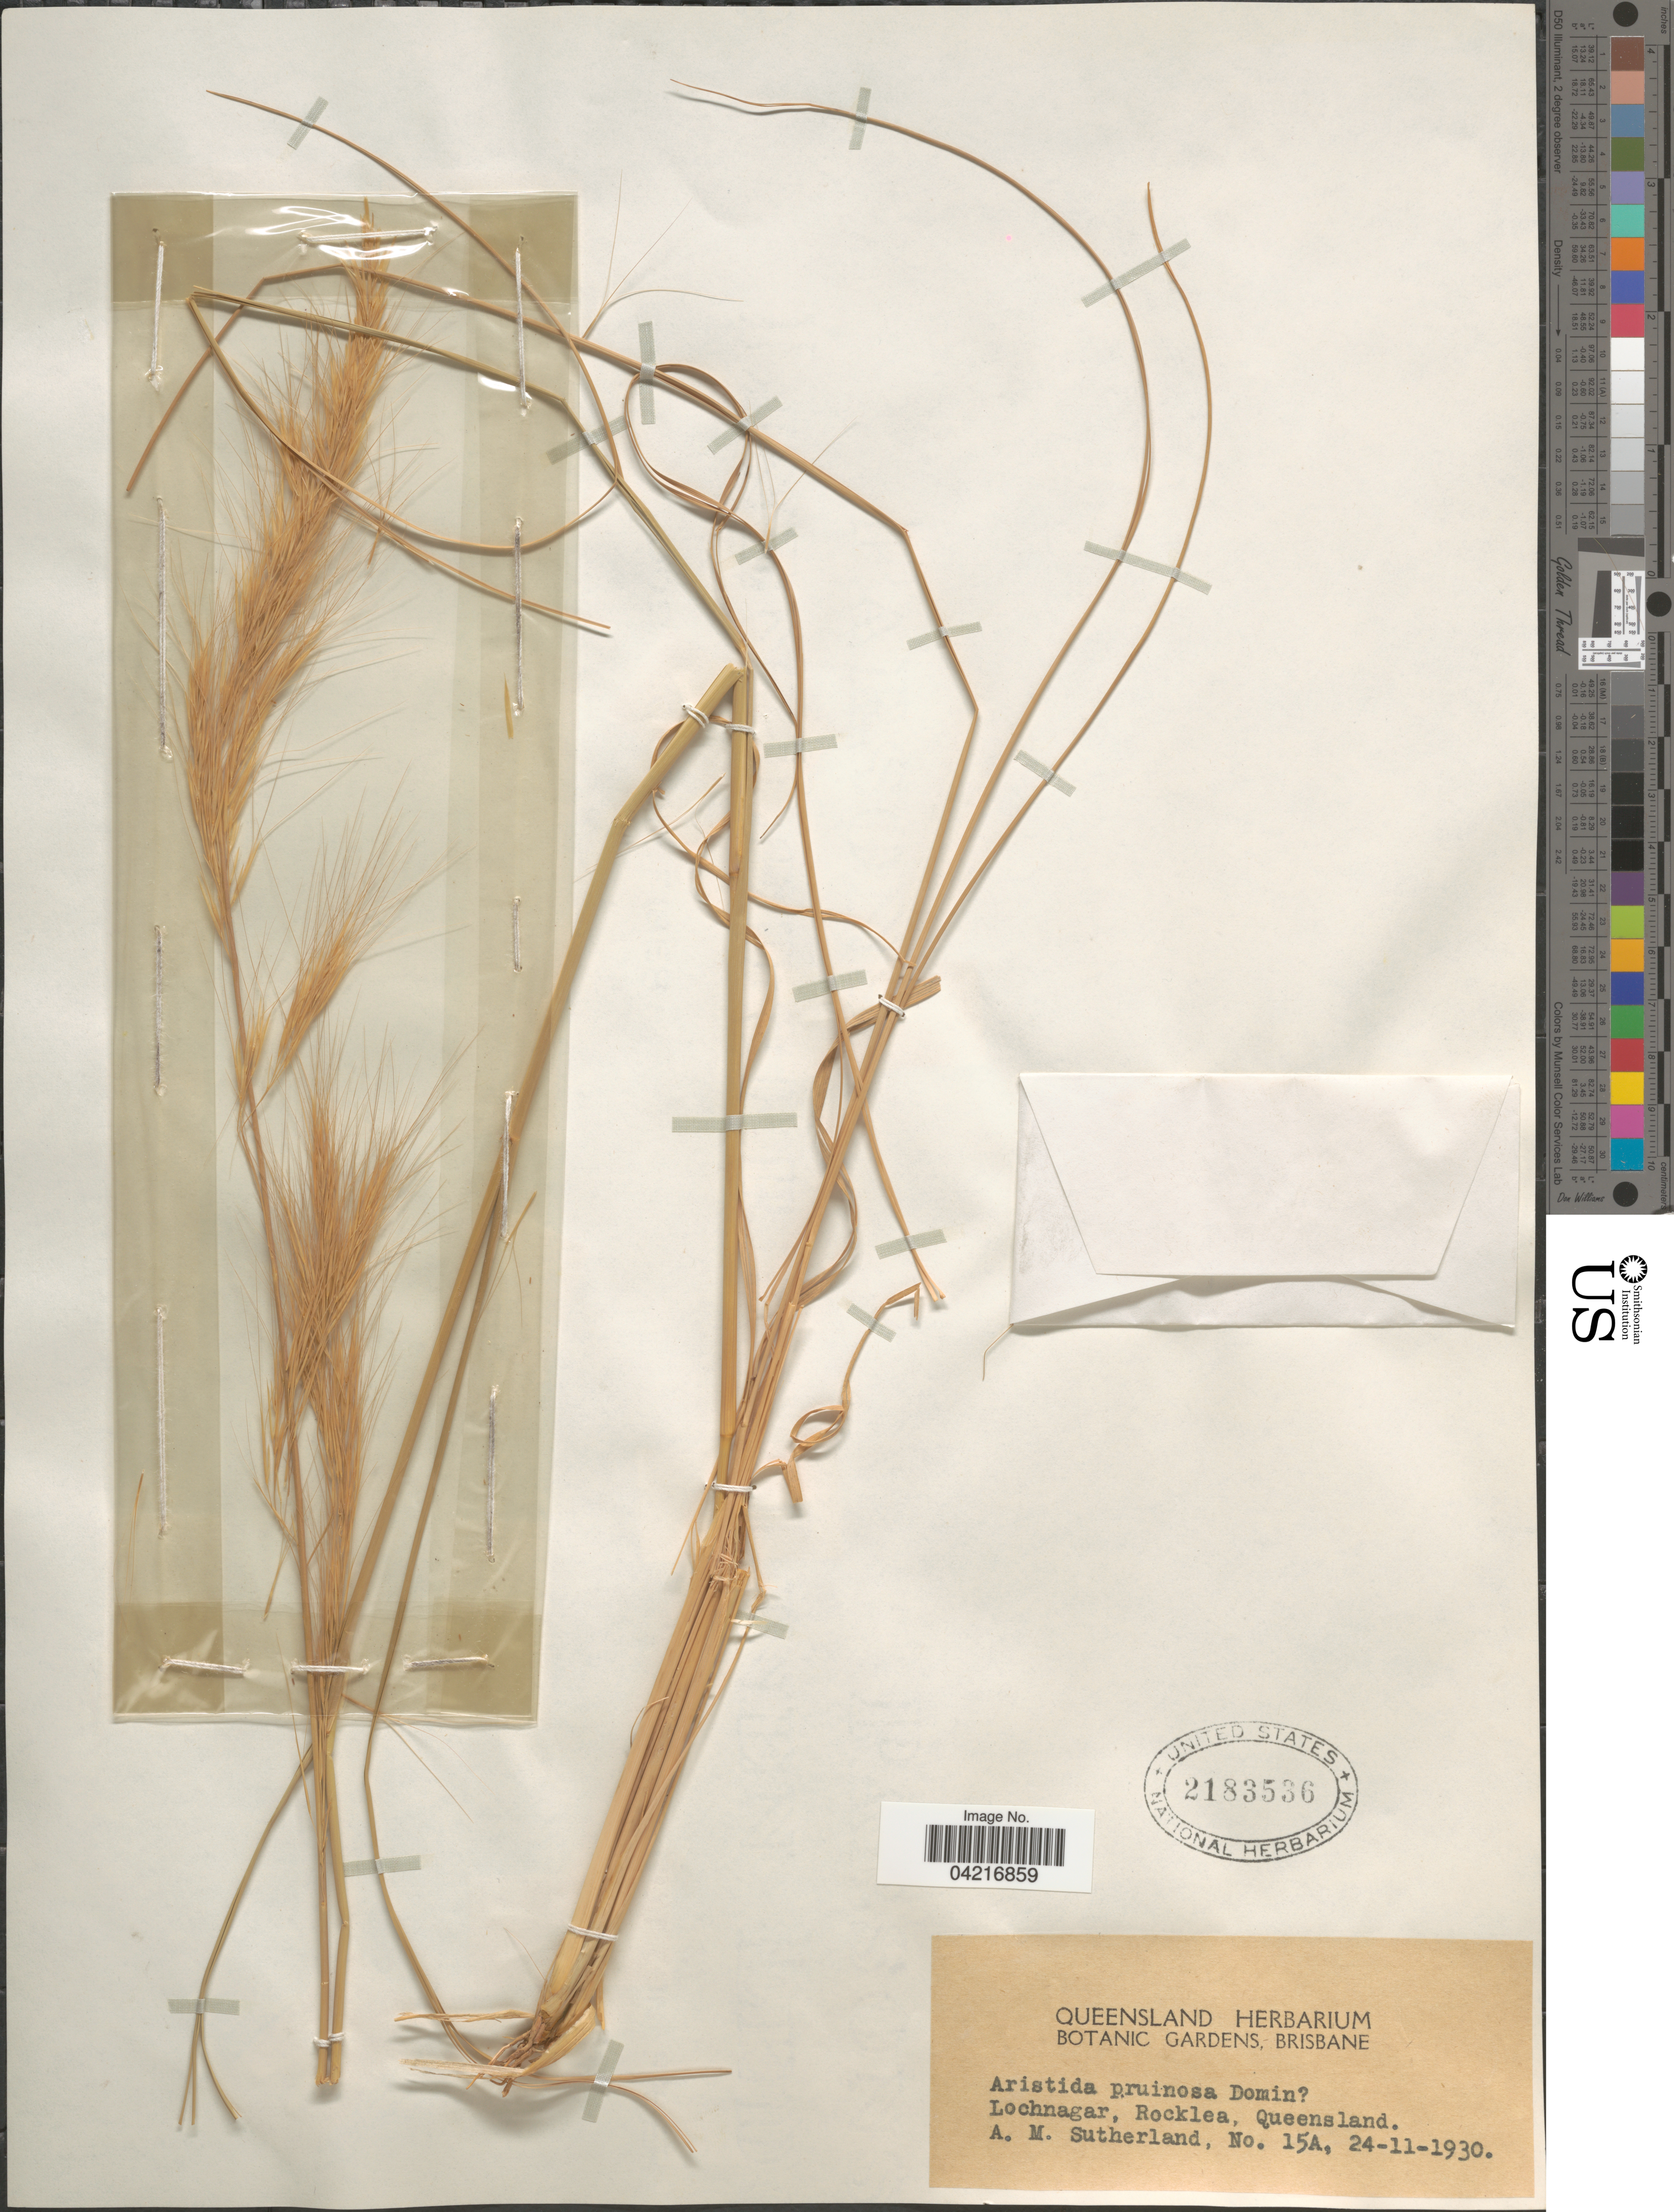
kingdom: Plantae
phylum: Tracheophyta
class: Liliopsida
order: Poales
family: Poaceae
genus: Aristida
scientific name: Aristida pruinosa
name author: Domin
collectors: A. Sutherland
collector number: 15A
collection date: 1930-11-24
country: Australia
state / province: Queensland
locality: Lochnagar, Rocklea.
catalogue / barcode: US 2183536